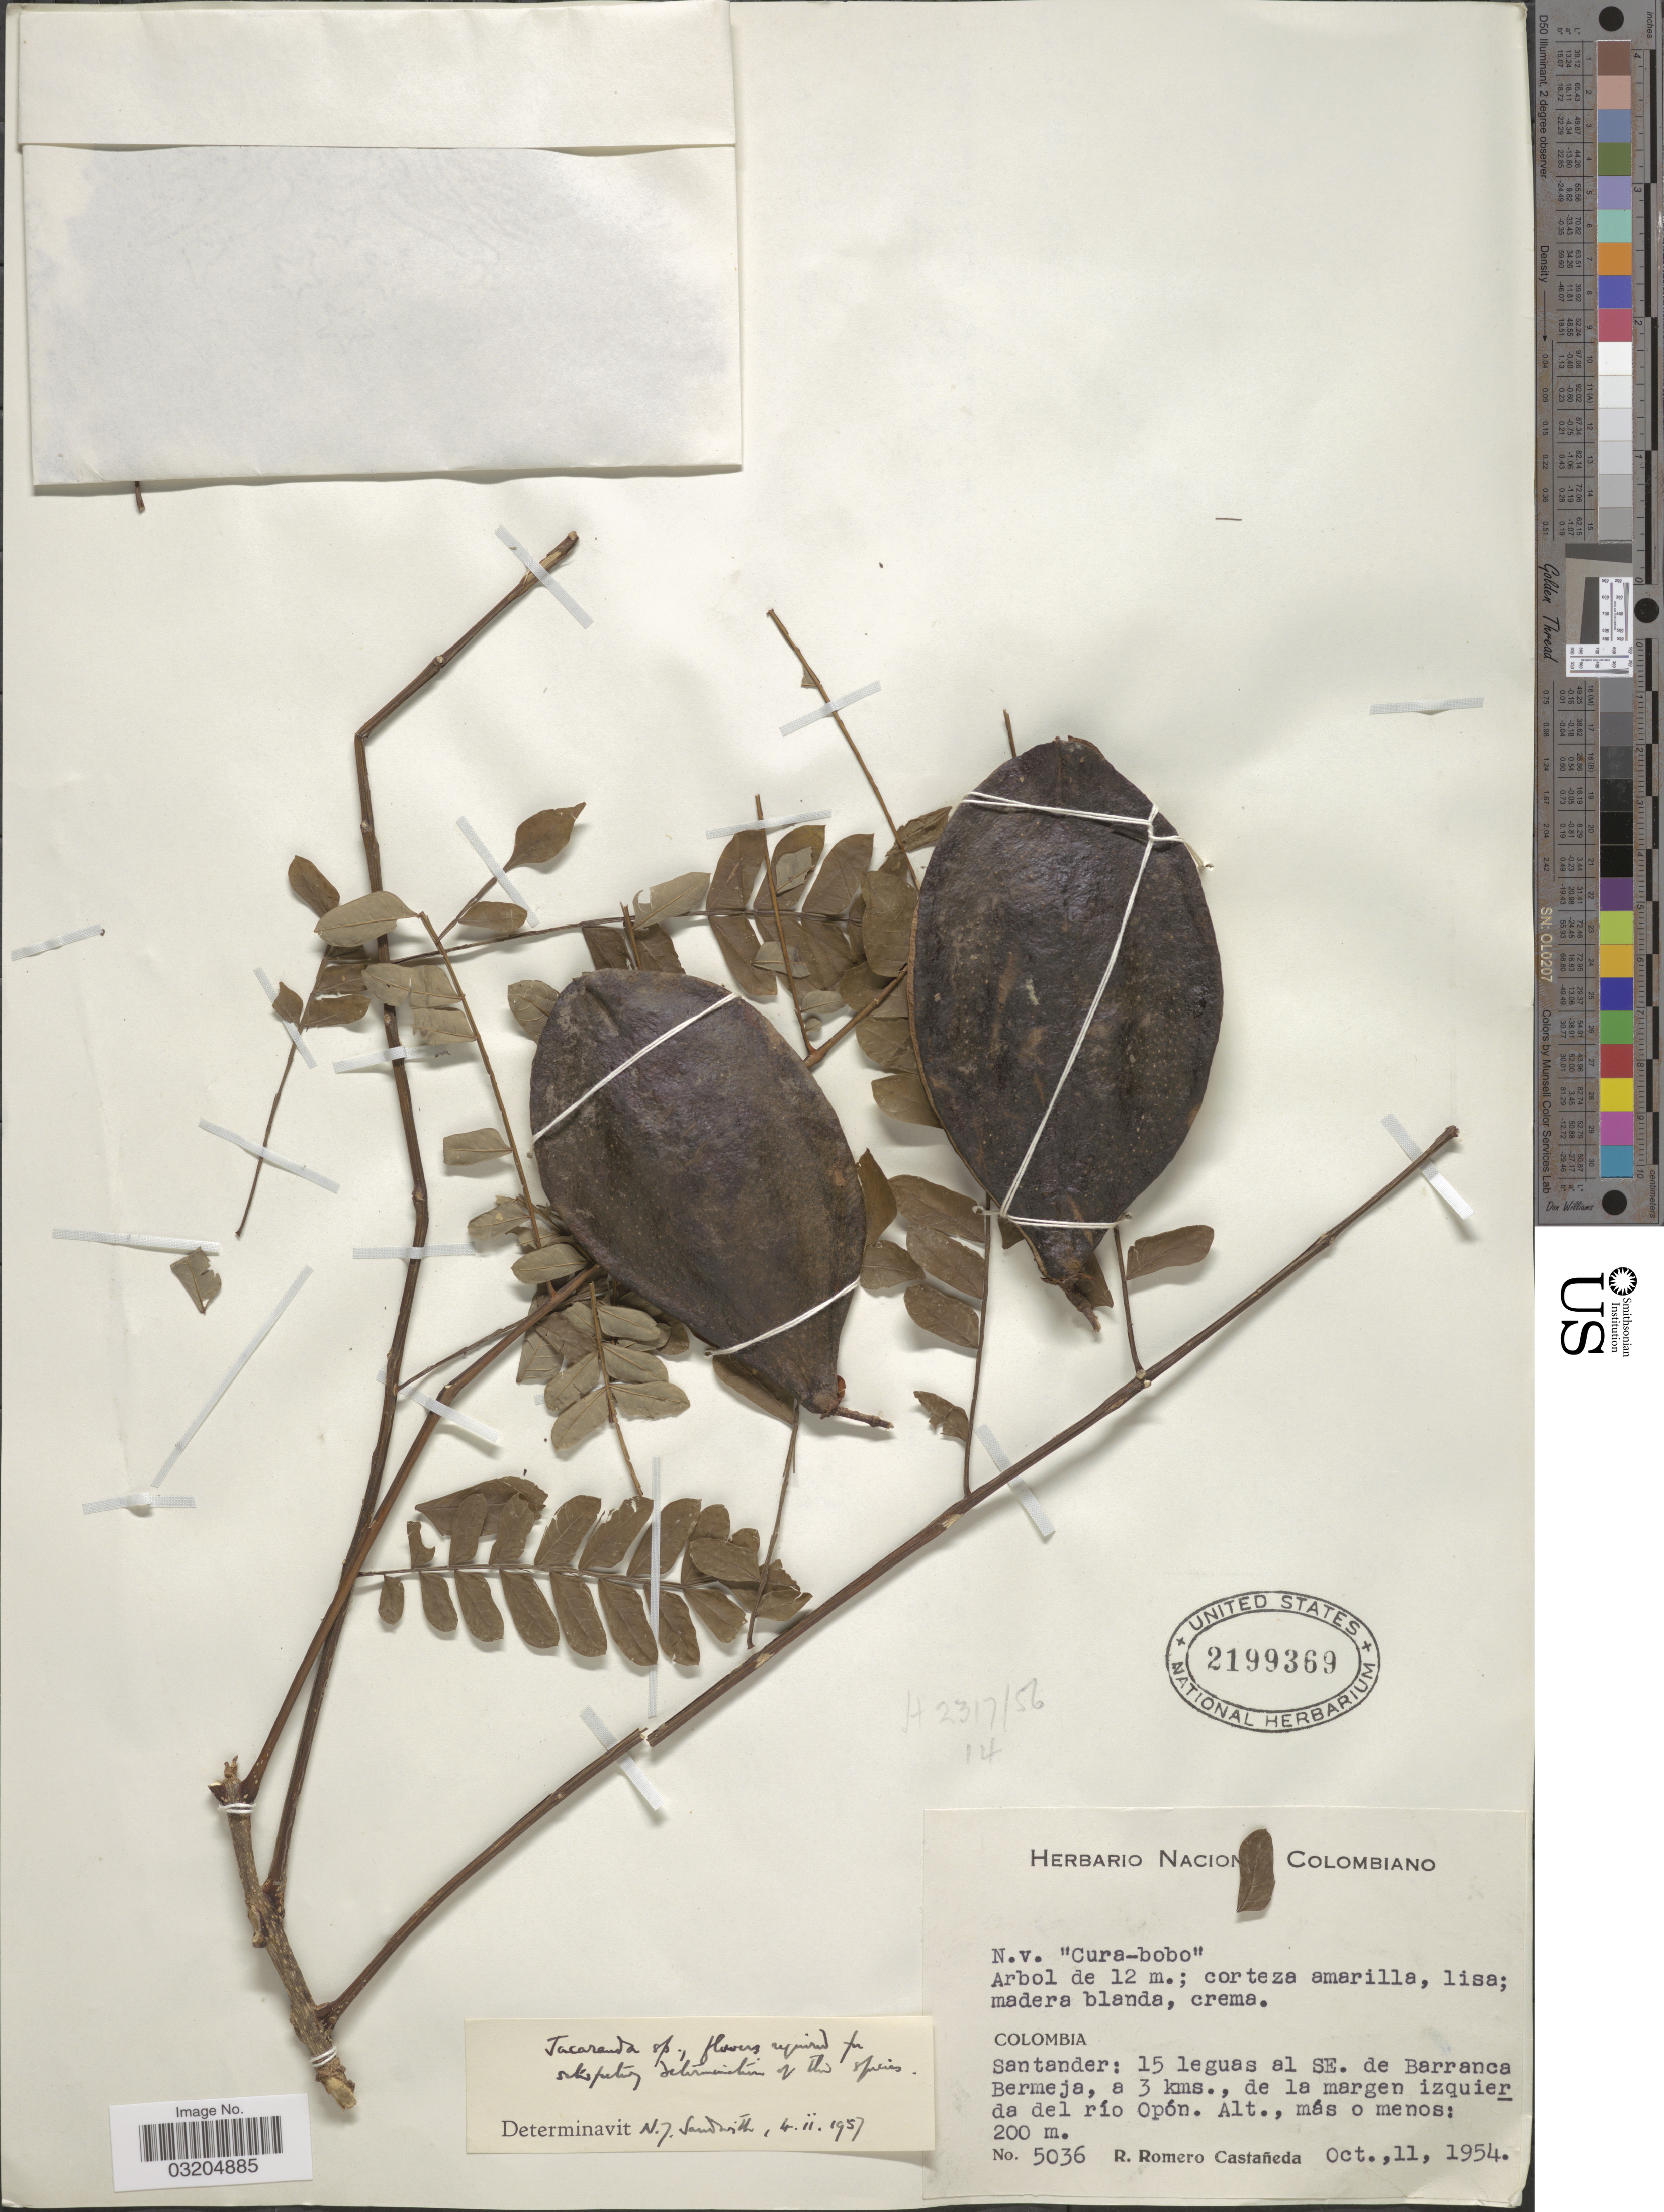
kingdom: Plantae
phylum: Tracheophyta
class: Magnoliopsida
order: Lamiales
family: Bignoniaceae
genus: Jacaranda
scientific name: Jacaranda sp.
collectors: R. Romero Castañeda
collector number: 5036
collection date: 1954-10-11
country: Colombia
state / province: Santander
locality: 26 leguas al SE. de Barranca Bermeja, a 3 kms., de la margen izquierda del río Opón.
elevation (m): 200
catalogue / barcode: US 2199369